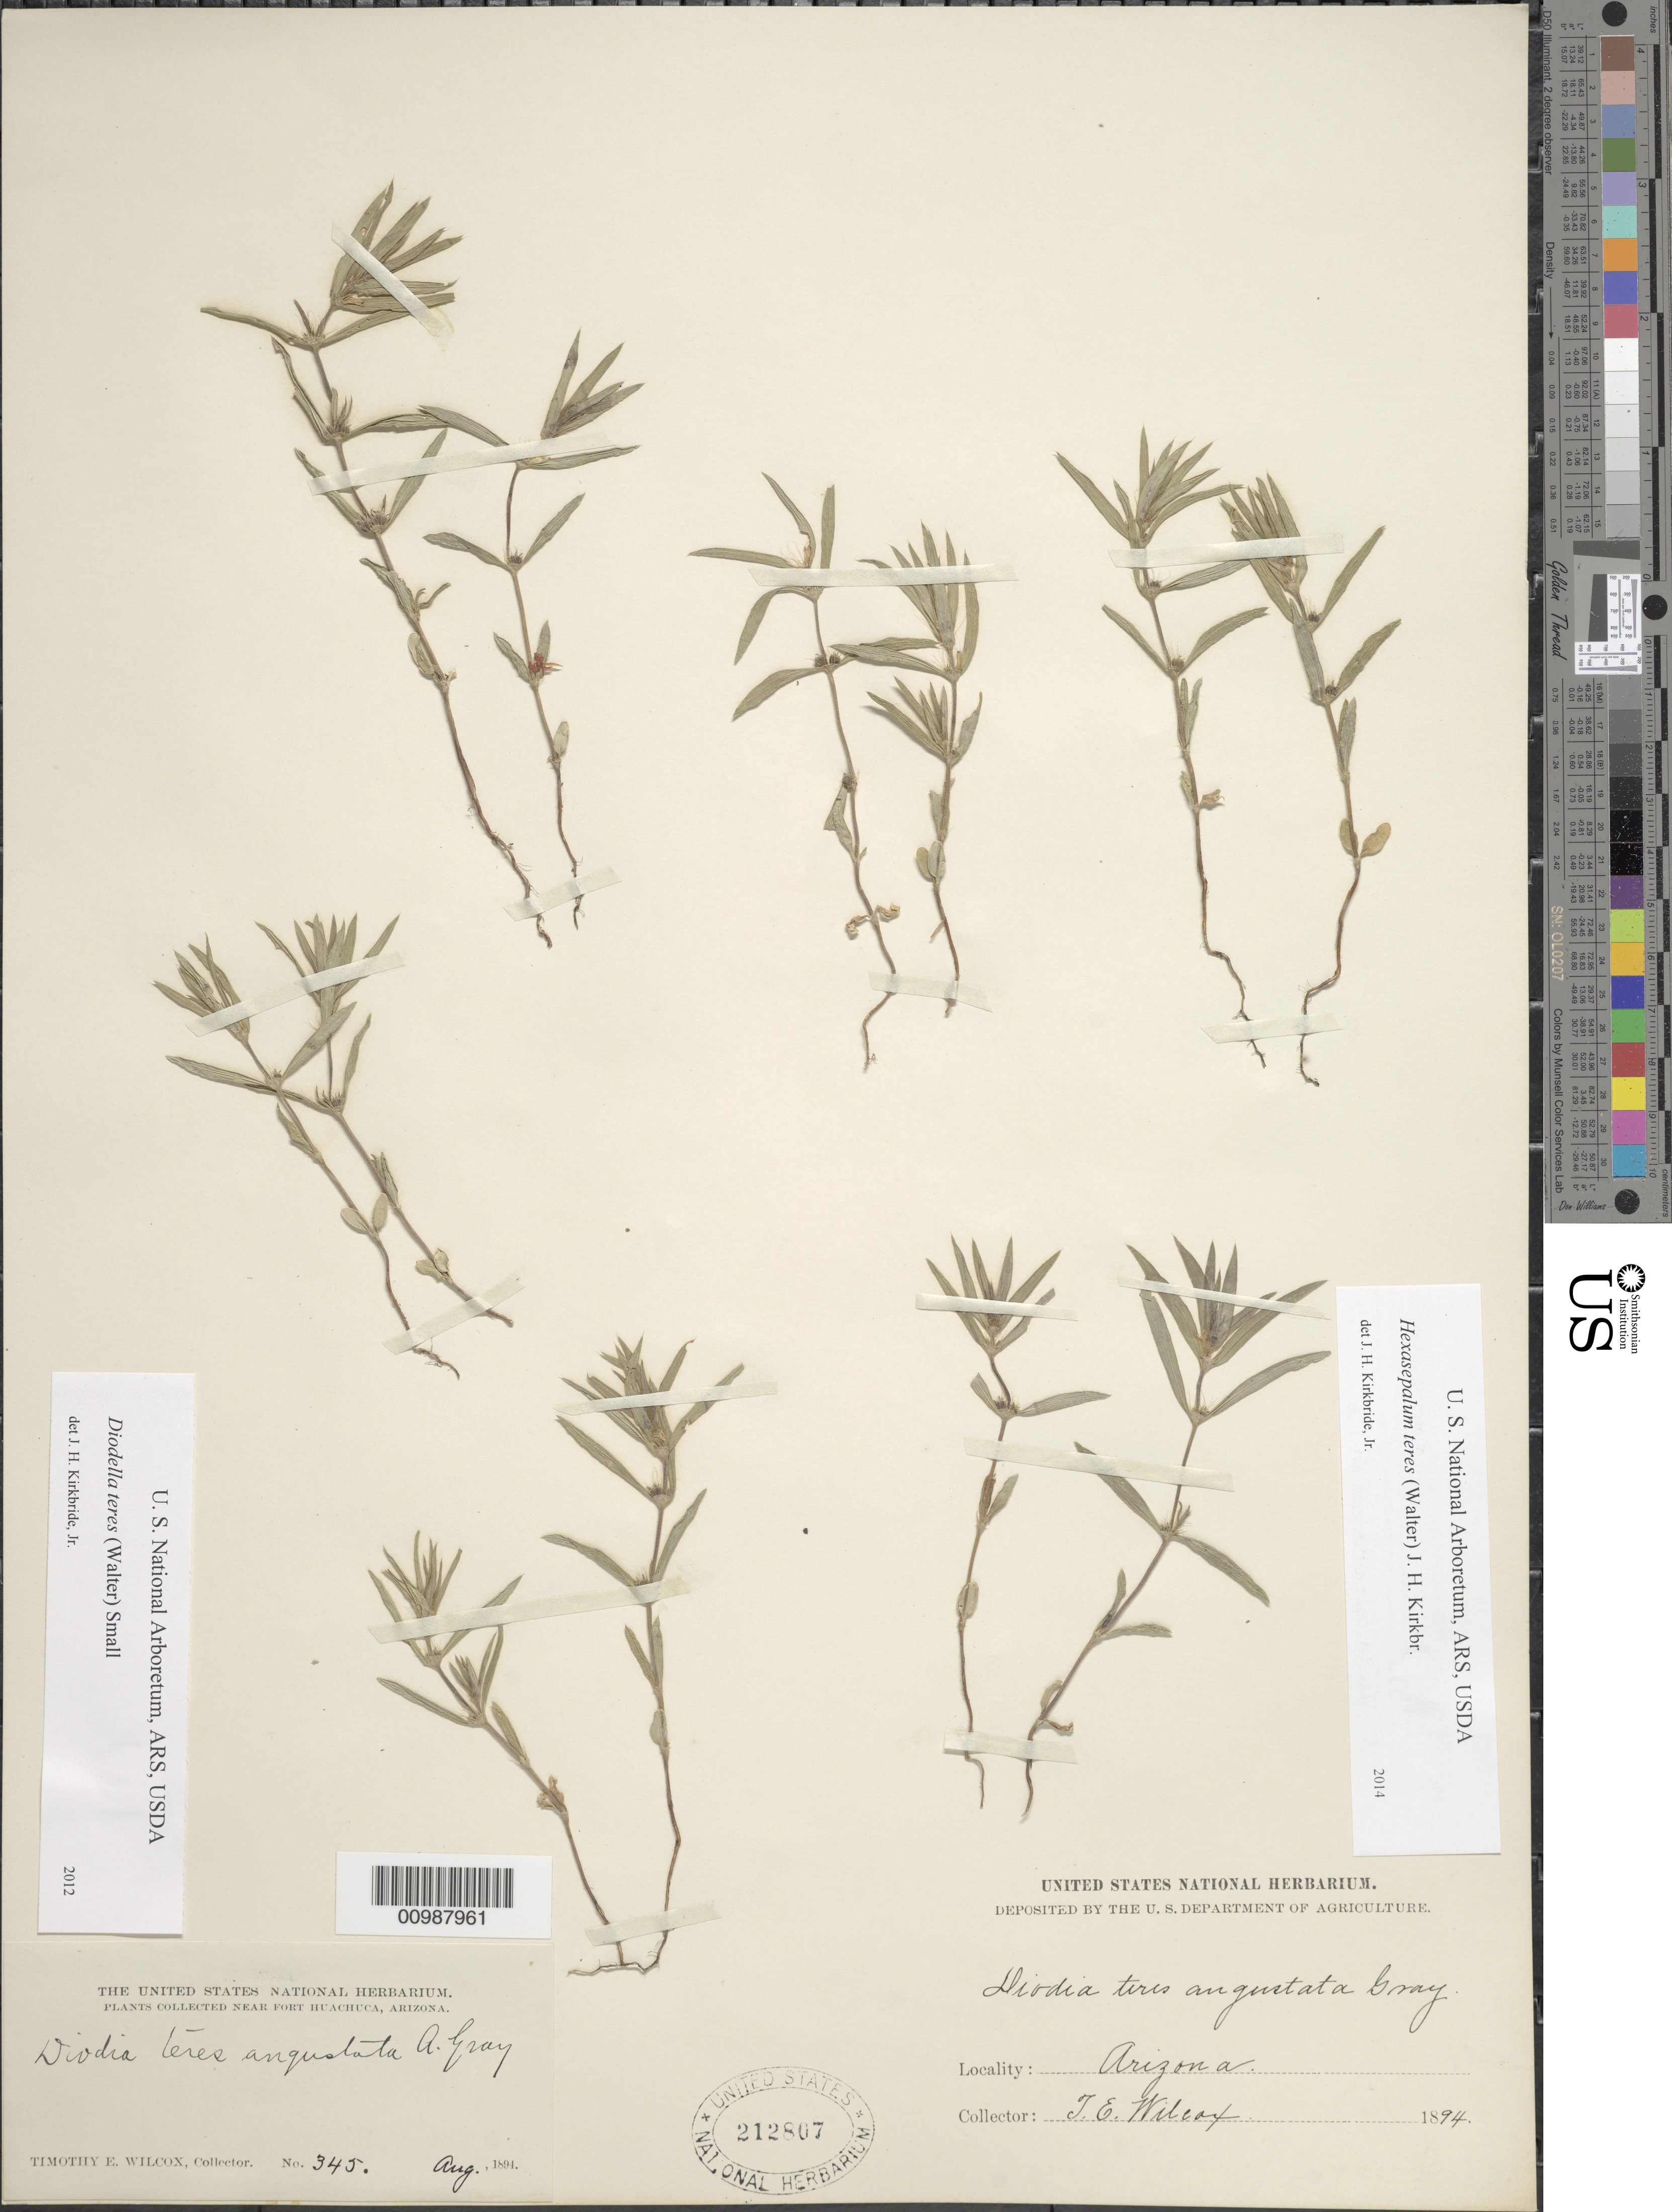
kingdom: Plantae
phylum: Tracheophyta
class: Magnoliopsida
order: Gentianales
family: Rubiaceae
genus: Diodia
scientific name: Diodia teres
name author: Walter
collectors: E. V. Wilcox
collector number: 345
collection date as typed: Aug 1894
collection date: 1894-08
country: United States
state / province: Arizona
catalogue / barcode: US 212807